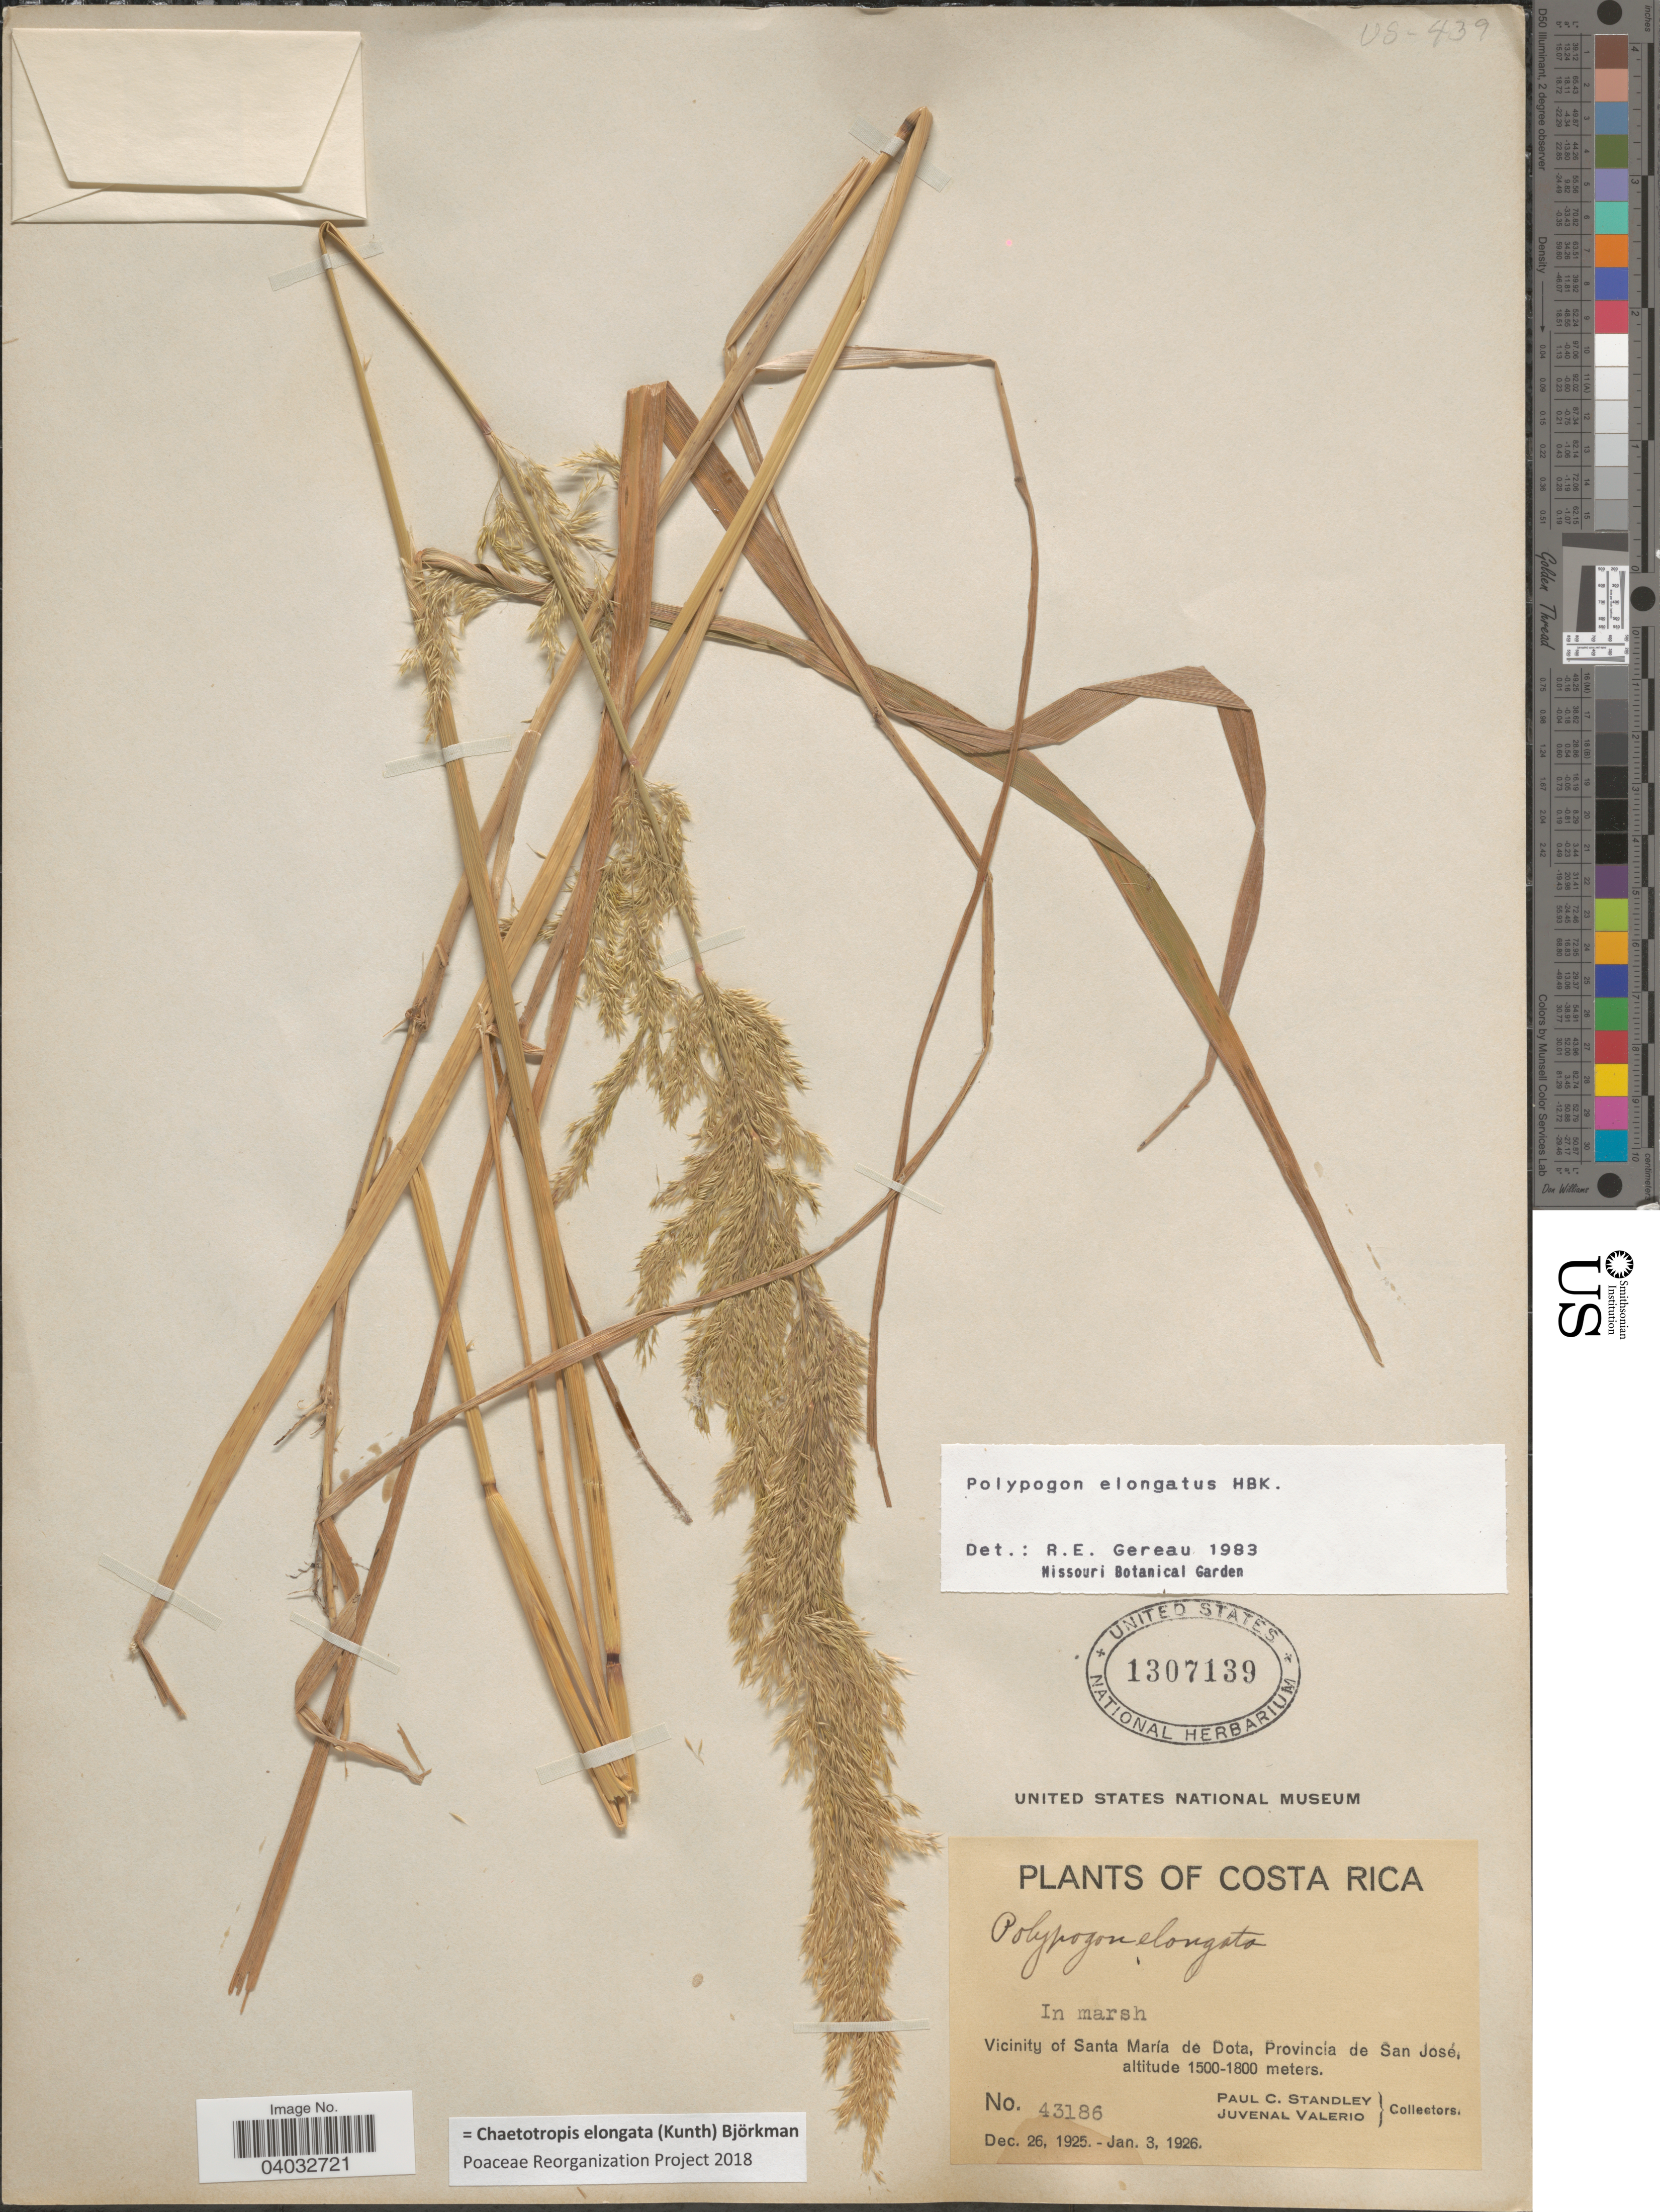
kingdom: Plantae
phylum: Tracheophyta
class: Liliopsida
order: Poales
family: Poaceae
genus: Chaetotropis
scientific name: Chaetotropis elongata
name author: (Kunth) Björkman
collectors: P. C. Standley & J. Valerio R.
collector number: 43186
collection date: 1925-12-26/1926-01-03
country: Costa Rica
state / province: San José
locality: Vicinity of Santa María de Dota.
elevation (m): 1500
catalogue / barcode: US 1307139